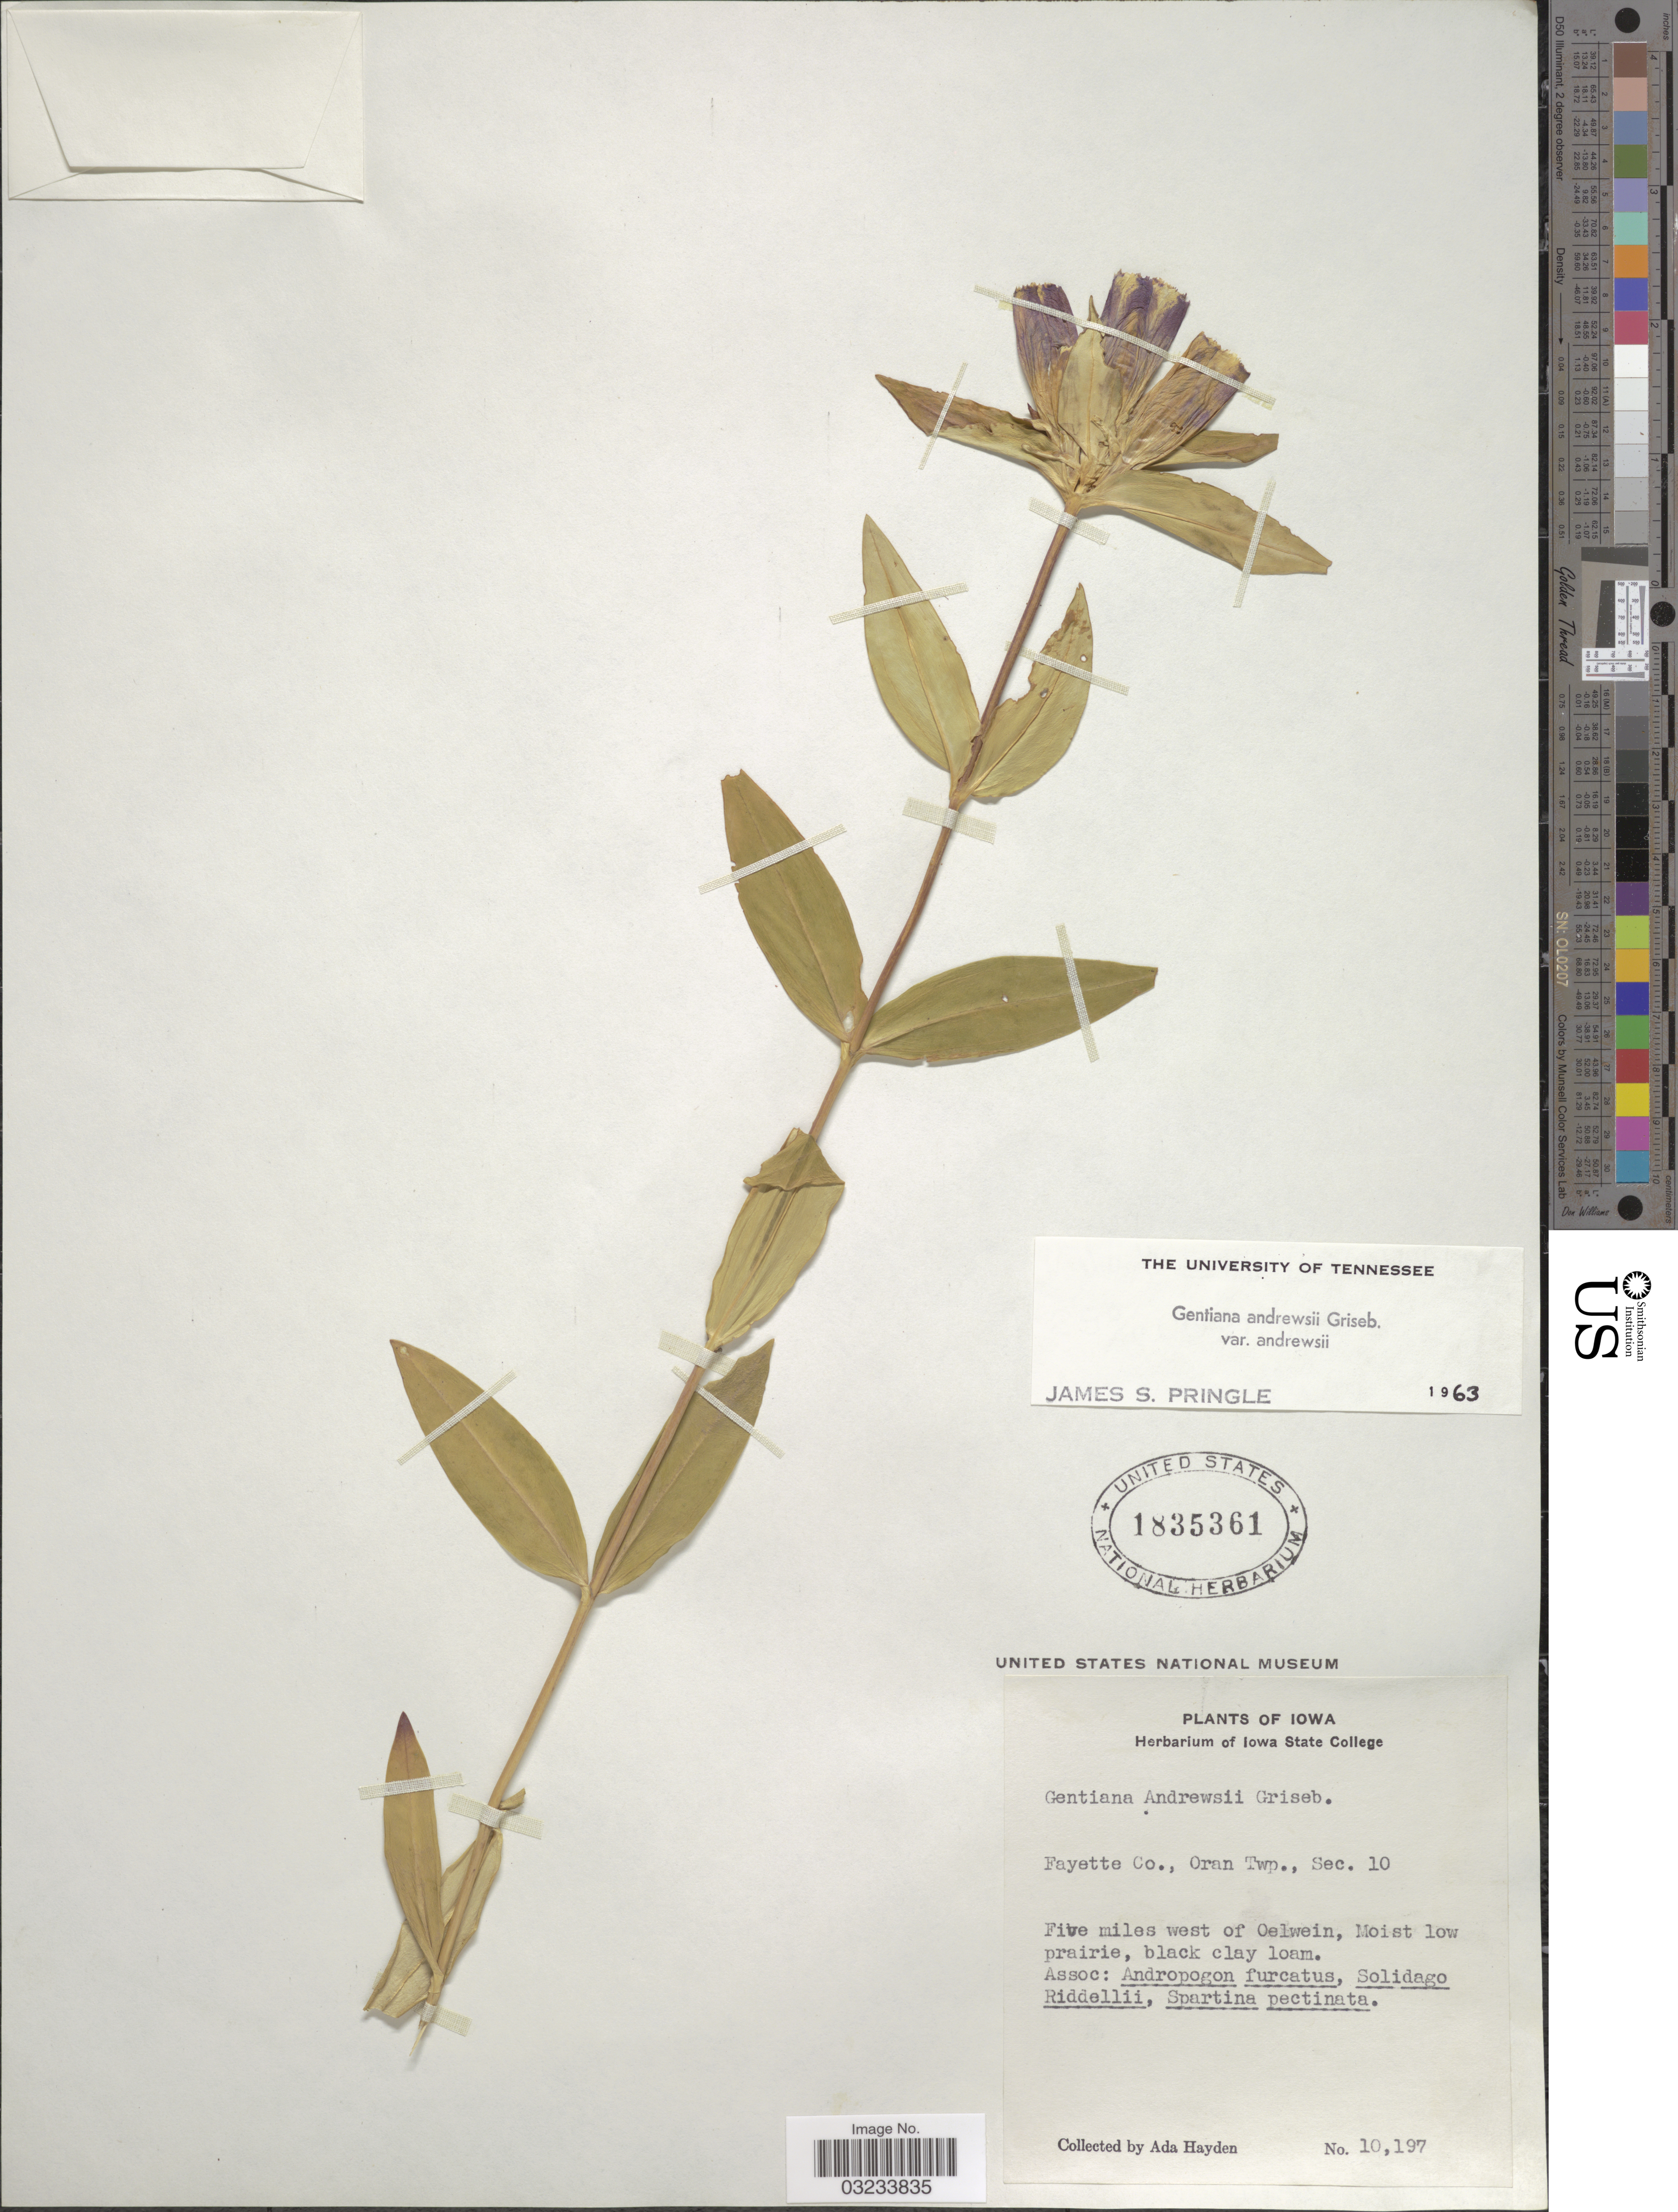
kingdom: Plantae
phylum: Tracheophyta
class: Magnoliopsida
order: Gentianales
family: Gentianaceae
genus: Gentiana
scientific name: Gentiana andrewsii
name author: Griseb.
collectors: Ada Hayden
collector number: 10197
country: United States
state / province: Iowa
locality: Fayette Co., Oran Twp., Sec. 10. Five miles west of Oelwein.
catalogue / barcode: US 1835361